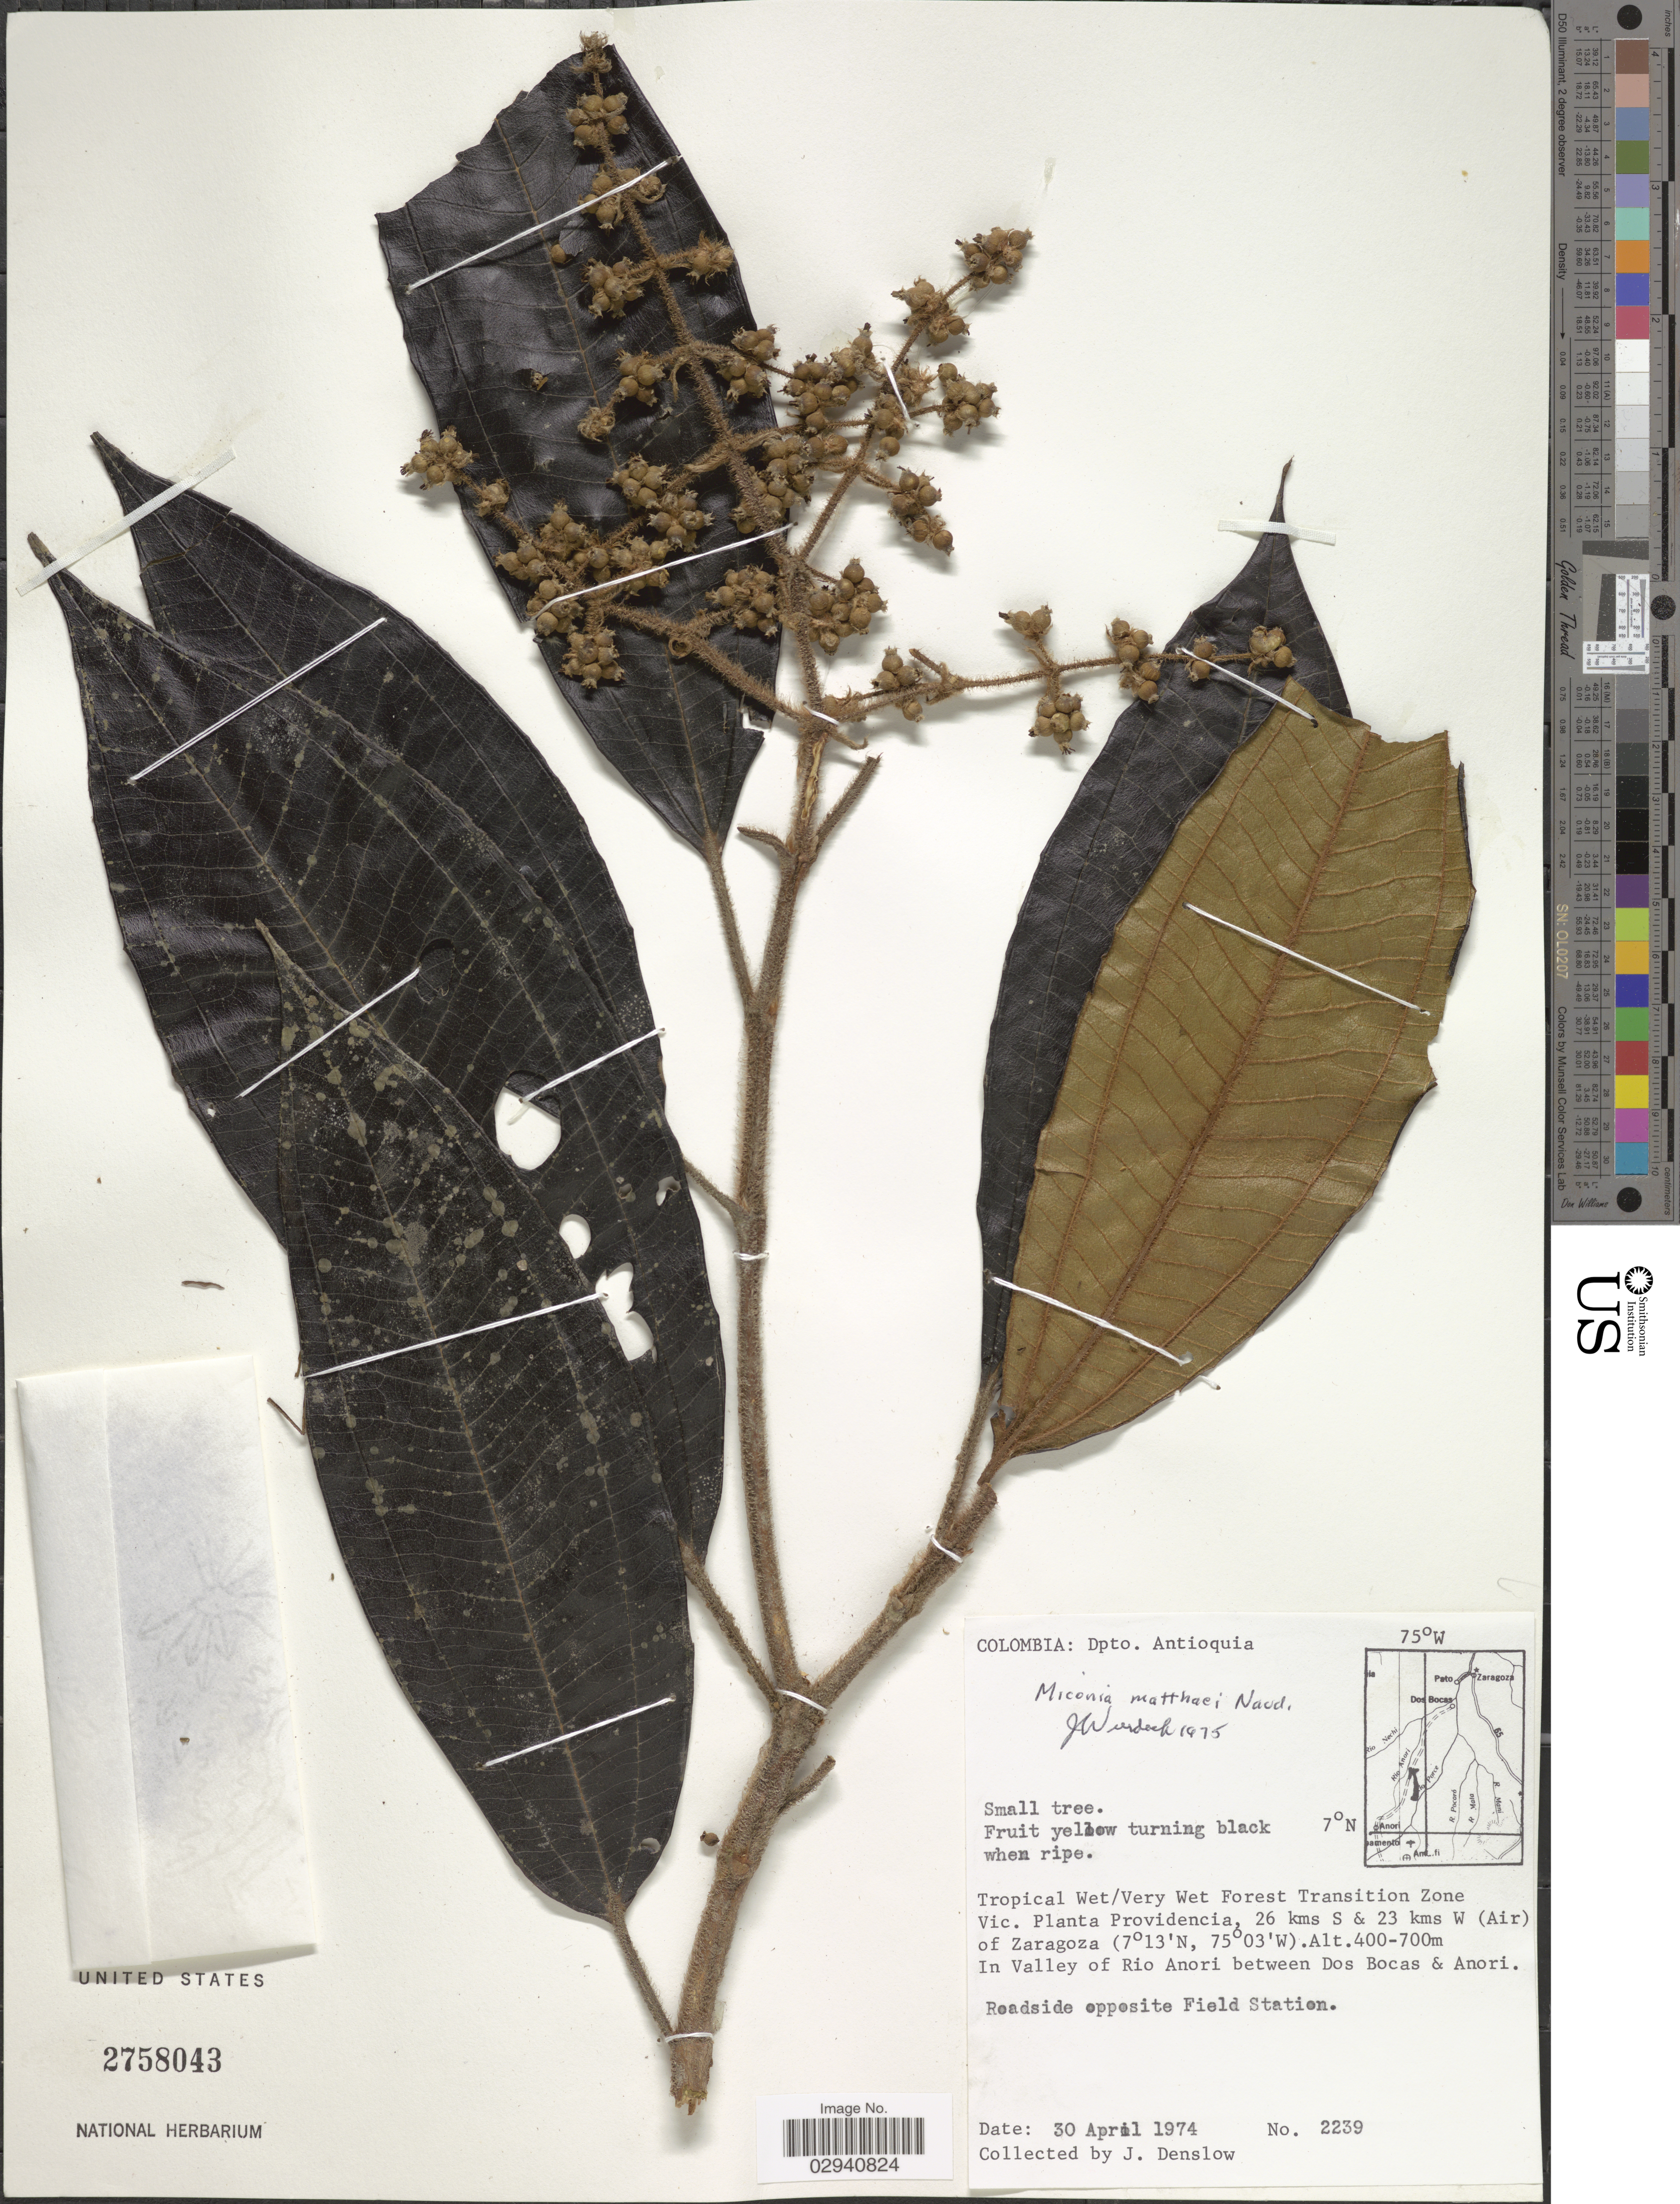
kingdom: Plantae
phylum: Tracheophyta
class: Magnoliopsida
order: Myrtales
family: Melastomataceae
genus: Miconia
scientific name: Miconia matthaei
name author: Naudin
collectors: J. Denslow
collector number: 2239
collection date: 1974-04-30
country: Colombia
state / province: Antioquia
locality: Dpto. Antioquia. Vic. Planta Providencia, 26 kms S & 23 kms W (Air) of Zaragoza. In Valley of Rio Anori between Dos Bocas & Anori.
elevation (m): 400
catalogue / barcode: US 2758043